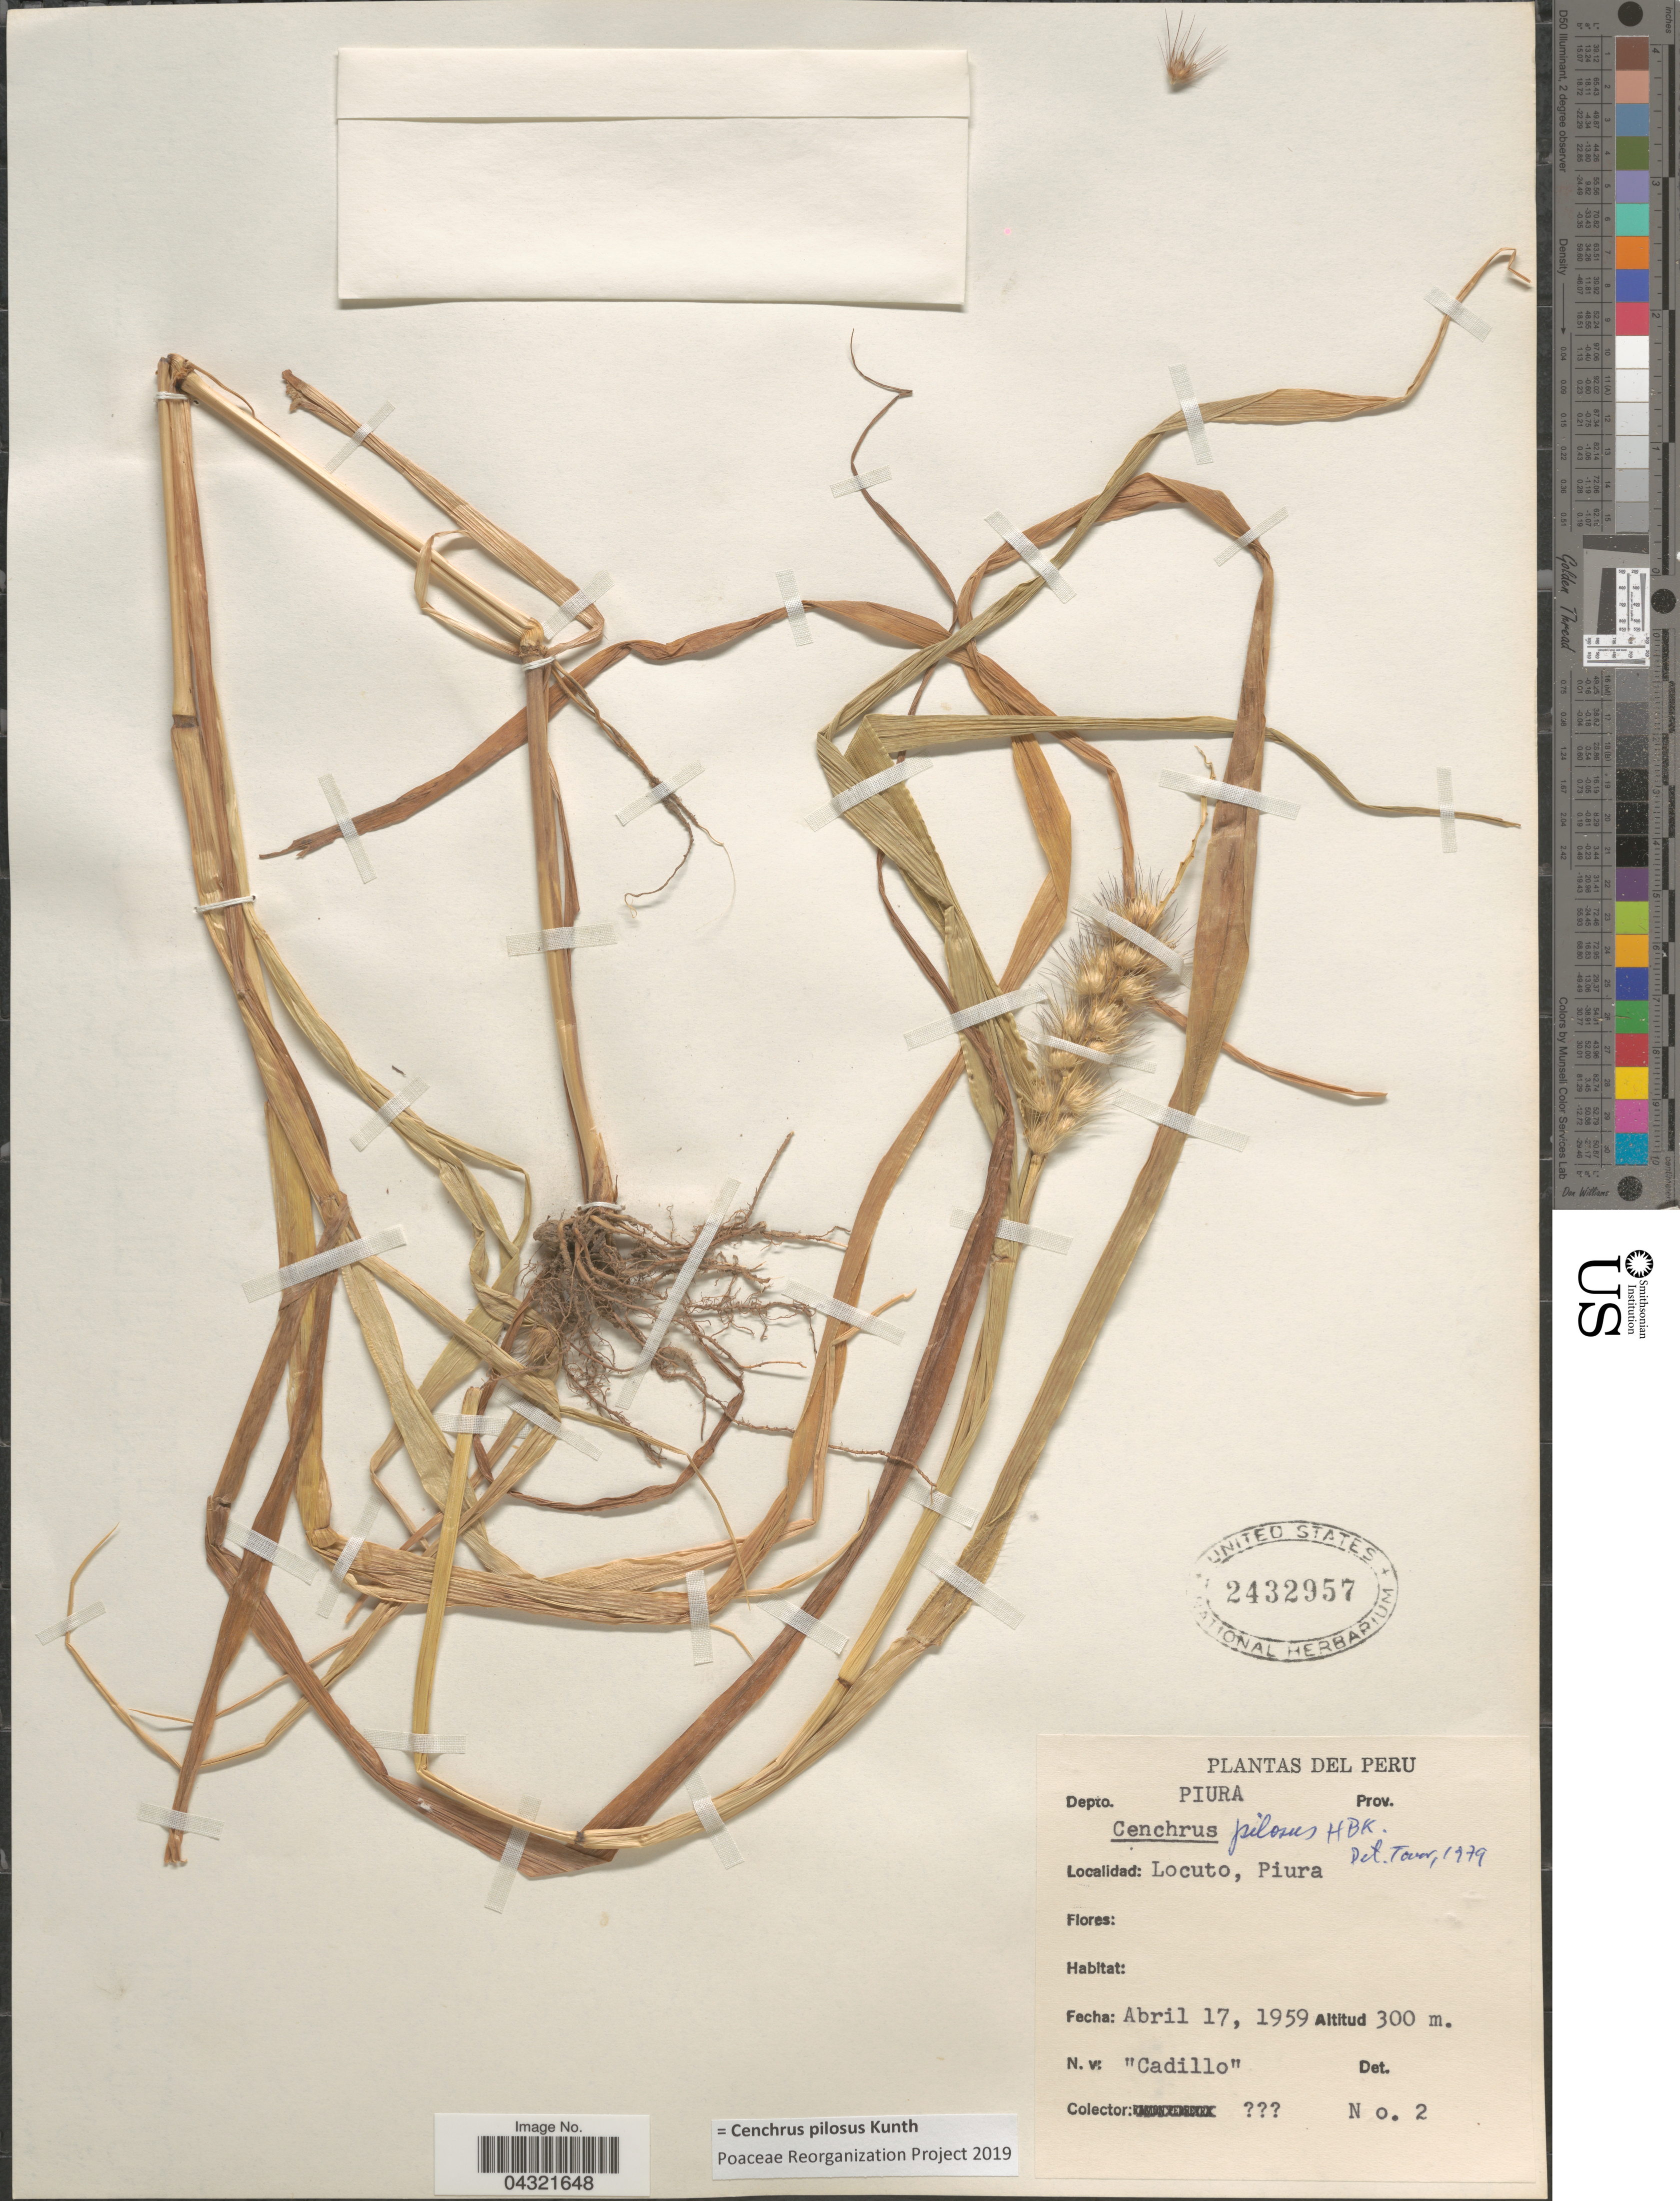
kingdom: Plantae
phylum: Tracheophyta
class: Liliopsida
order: Poales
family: Poaceae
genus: Cenchrus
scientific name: Cenchrus pilosus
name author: Kunth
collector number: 2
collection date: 1959-04-17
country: Peru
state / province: Piura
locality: Depto. Piura. Locuto, Piura.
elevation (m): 300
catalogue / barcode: US 2432957